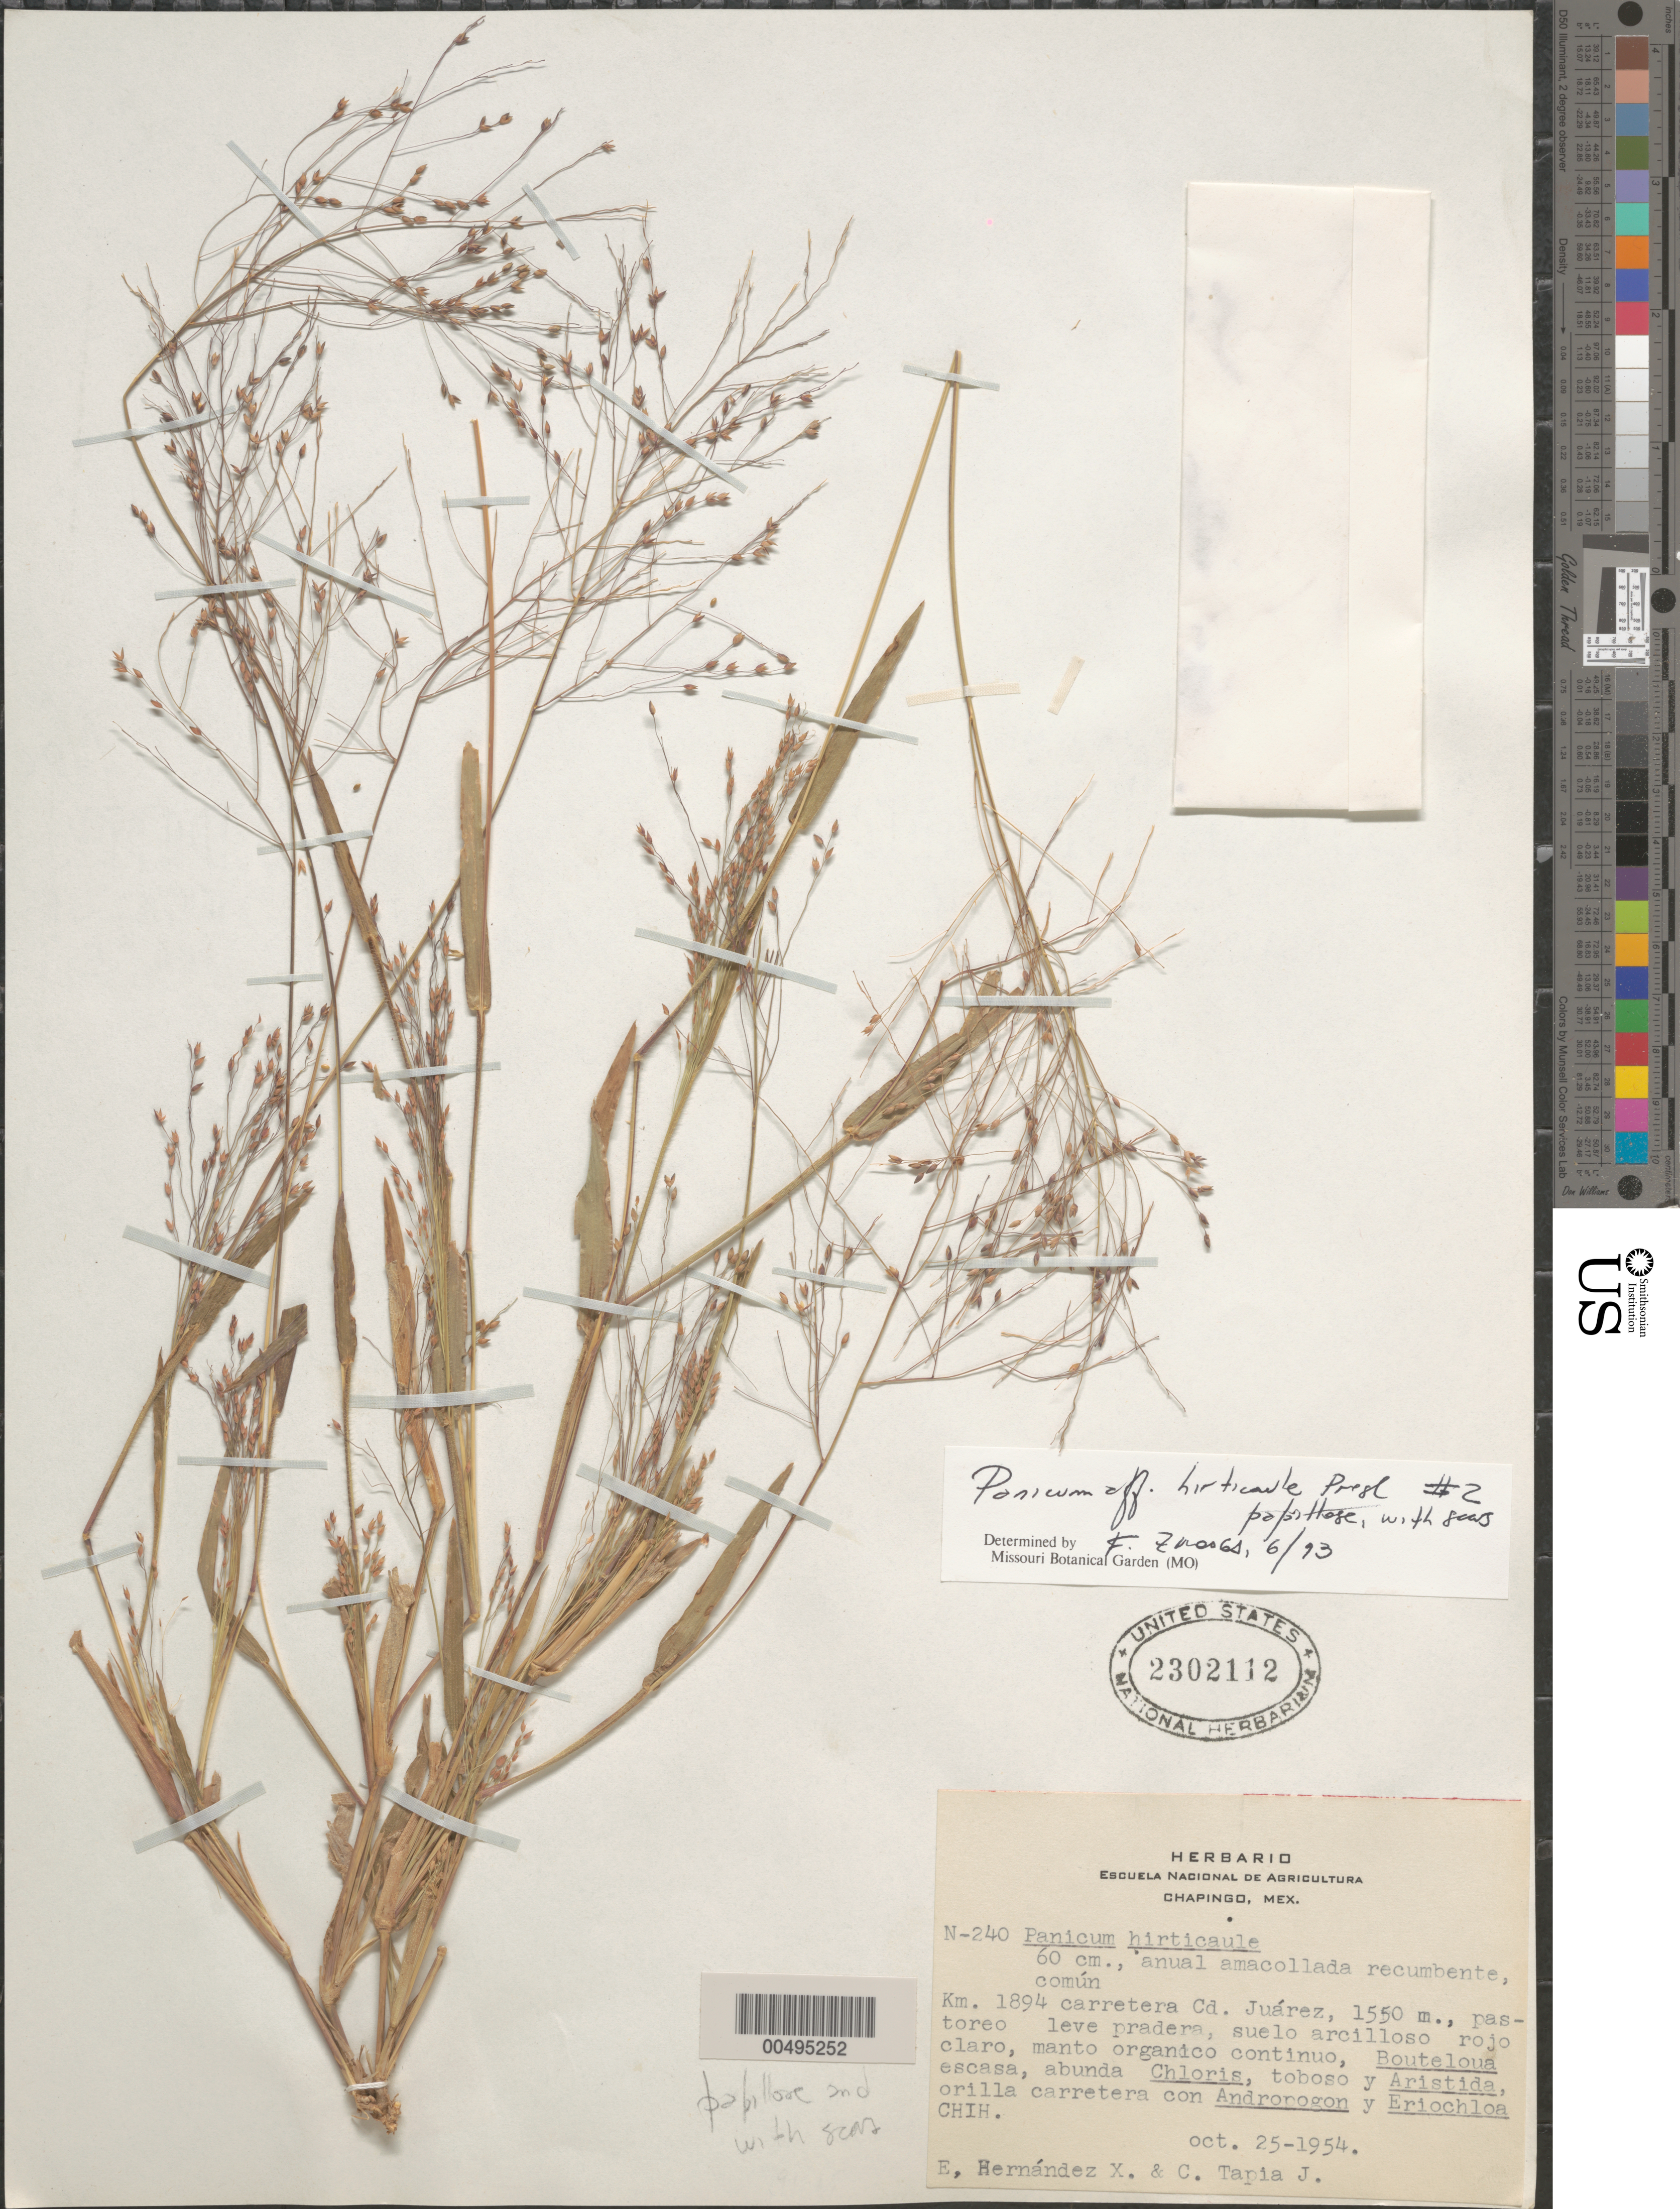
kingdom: Plantae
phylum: Tracheophyta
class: Liliopsida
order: Poales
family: Poaceae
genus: Panicum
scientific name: Panicum hirticaule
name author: J. Presl in C. Presl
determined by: Zuloaga, F. O.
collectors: E. I. Hernández-X. & C. Tapia-J.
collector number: N-240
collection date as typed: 25 Oct 1954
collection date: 1954-10-25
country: Mexico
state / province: Chihuahua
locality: Km 1894 carretera Cd. Juárez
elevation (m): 1550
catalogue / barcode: US 2302112